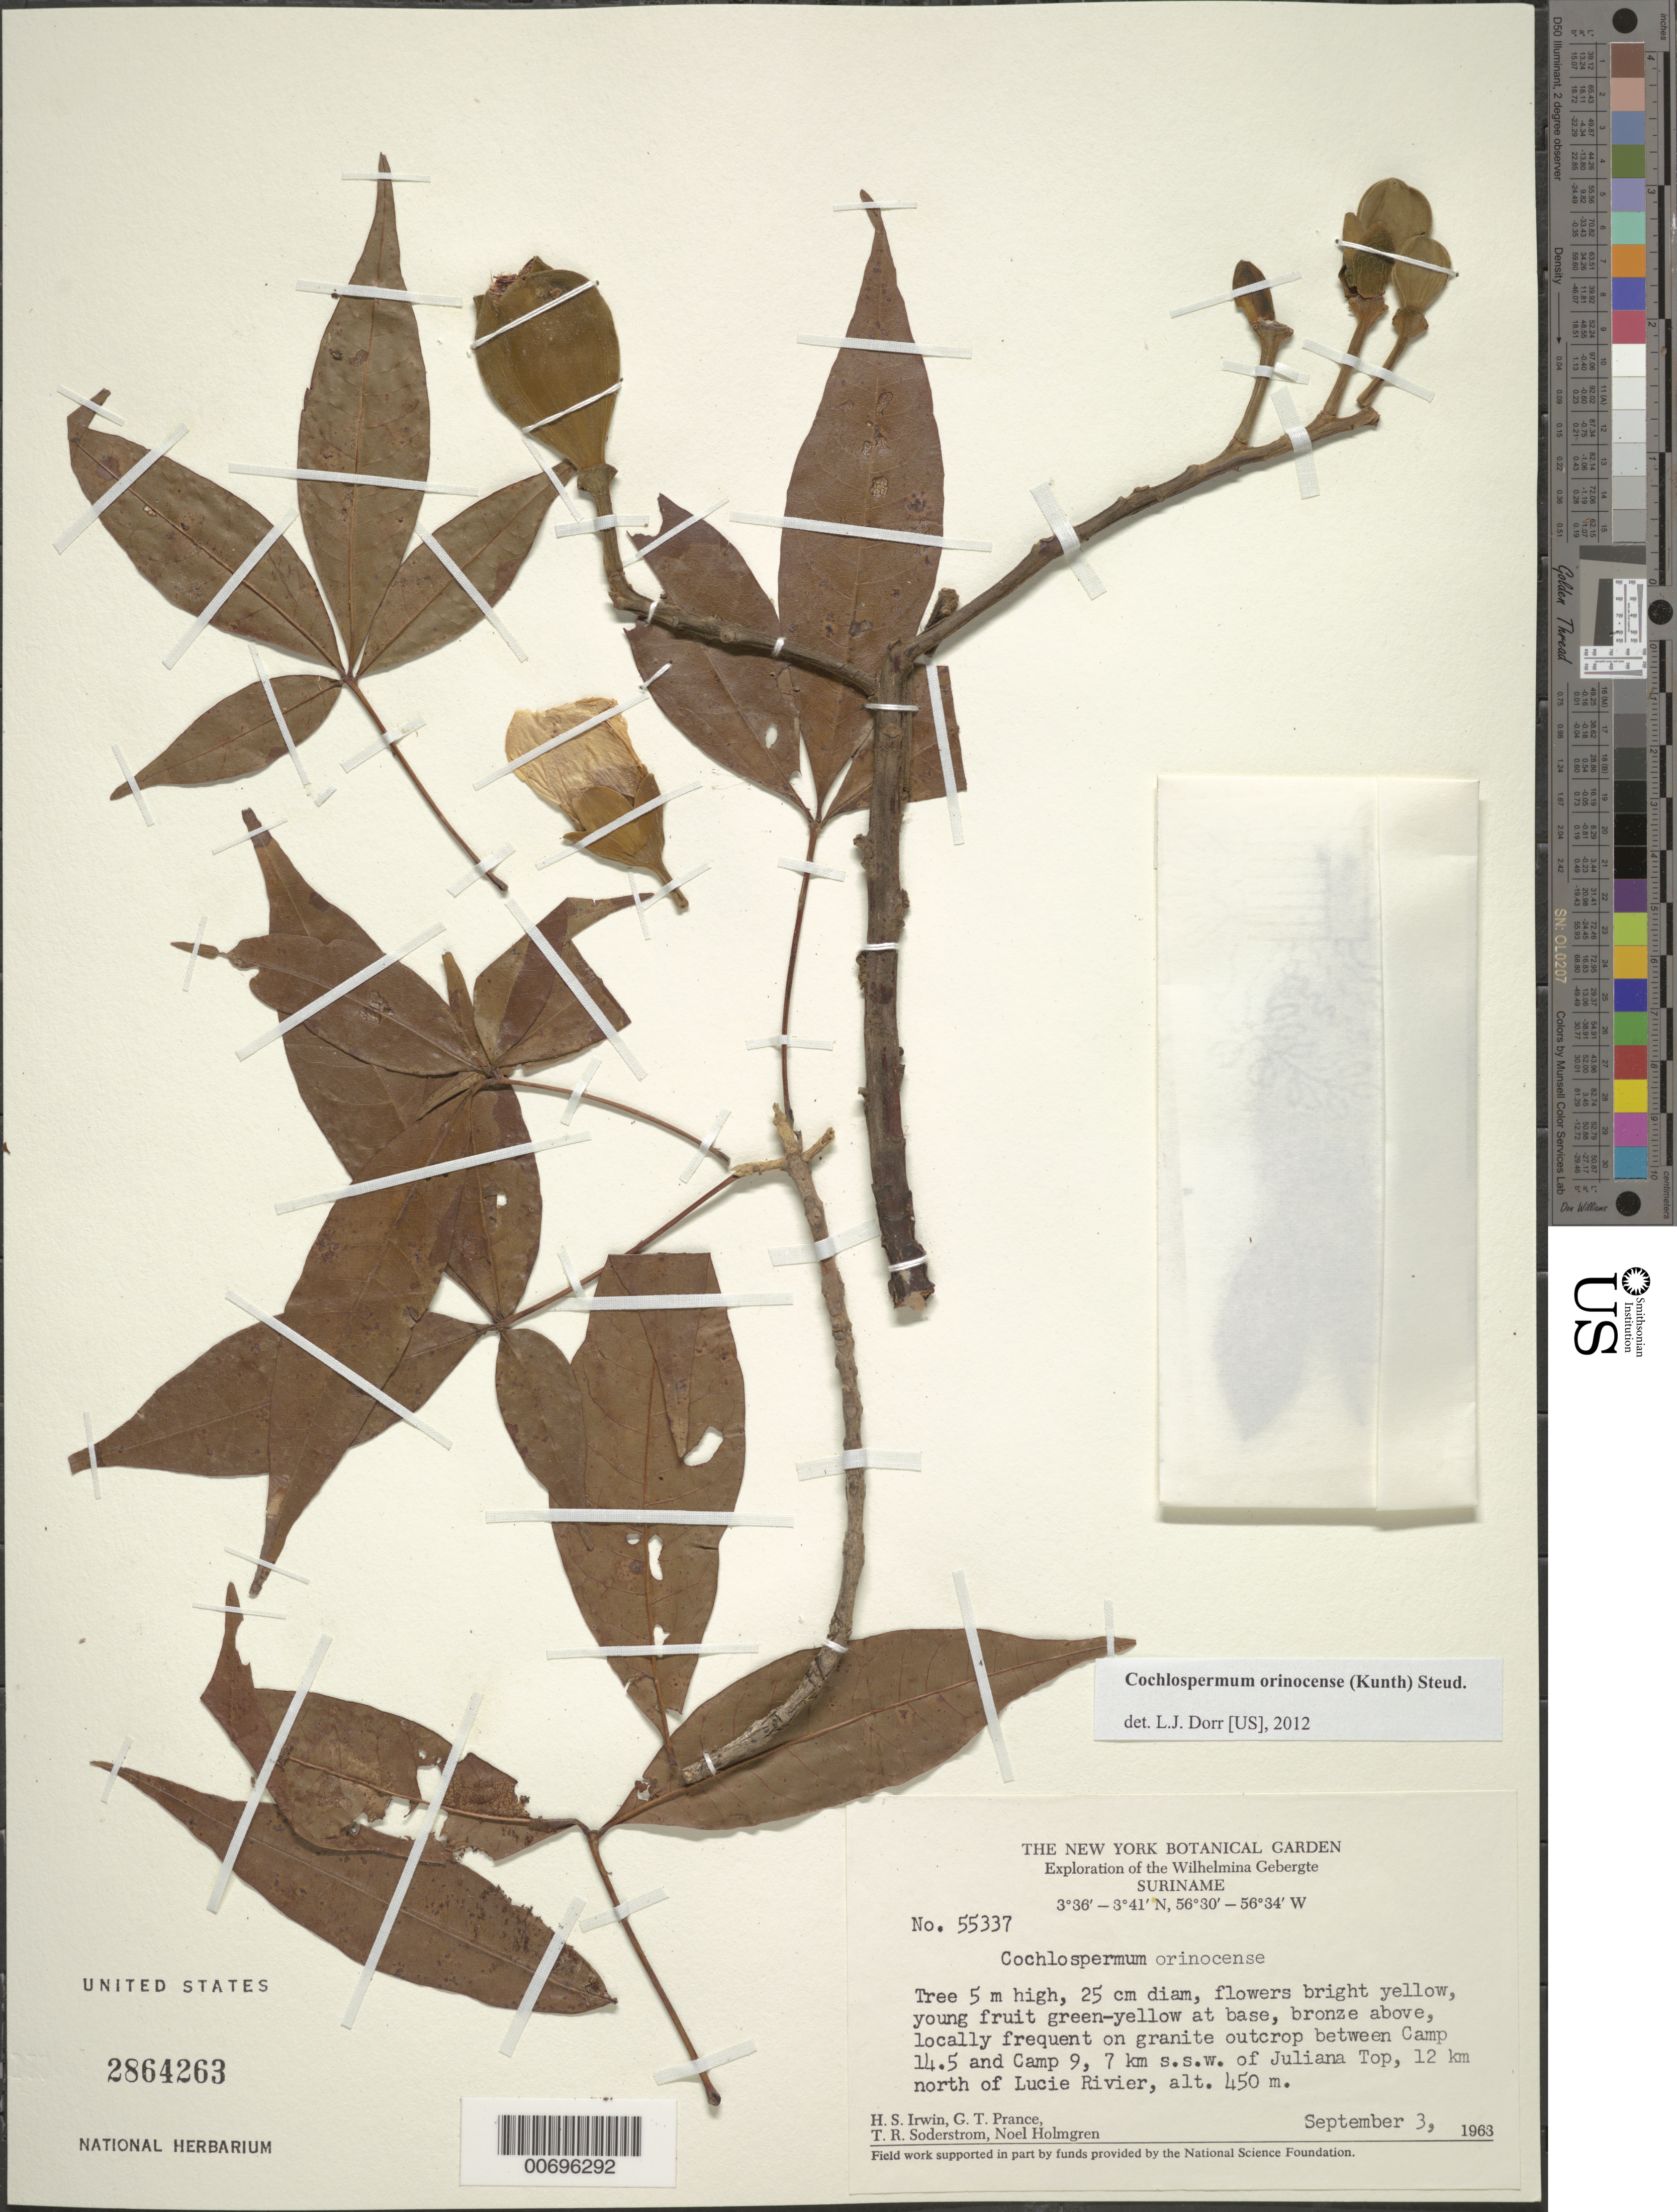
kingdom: Plantae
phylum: Tracheophyta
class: Magnoliopsida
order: Malvales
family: Cochlospermaceae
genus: Cochlospermum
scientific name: Cochlospermum orinocense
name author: (Kunth) Steud.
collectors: H. Irwin, G. T. Prance, T. R. Soderstrom & N. H. Holmgren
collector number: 55337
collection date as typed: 3-Sep-63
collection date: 1963-09-03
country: Suriname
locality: Juliana Top, 7 km SSW of, 12 km N of Lucie R., Wilhelmina Gebergte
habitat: On granite outcrop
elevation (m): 450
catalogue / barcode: US 2864263